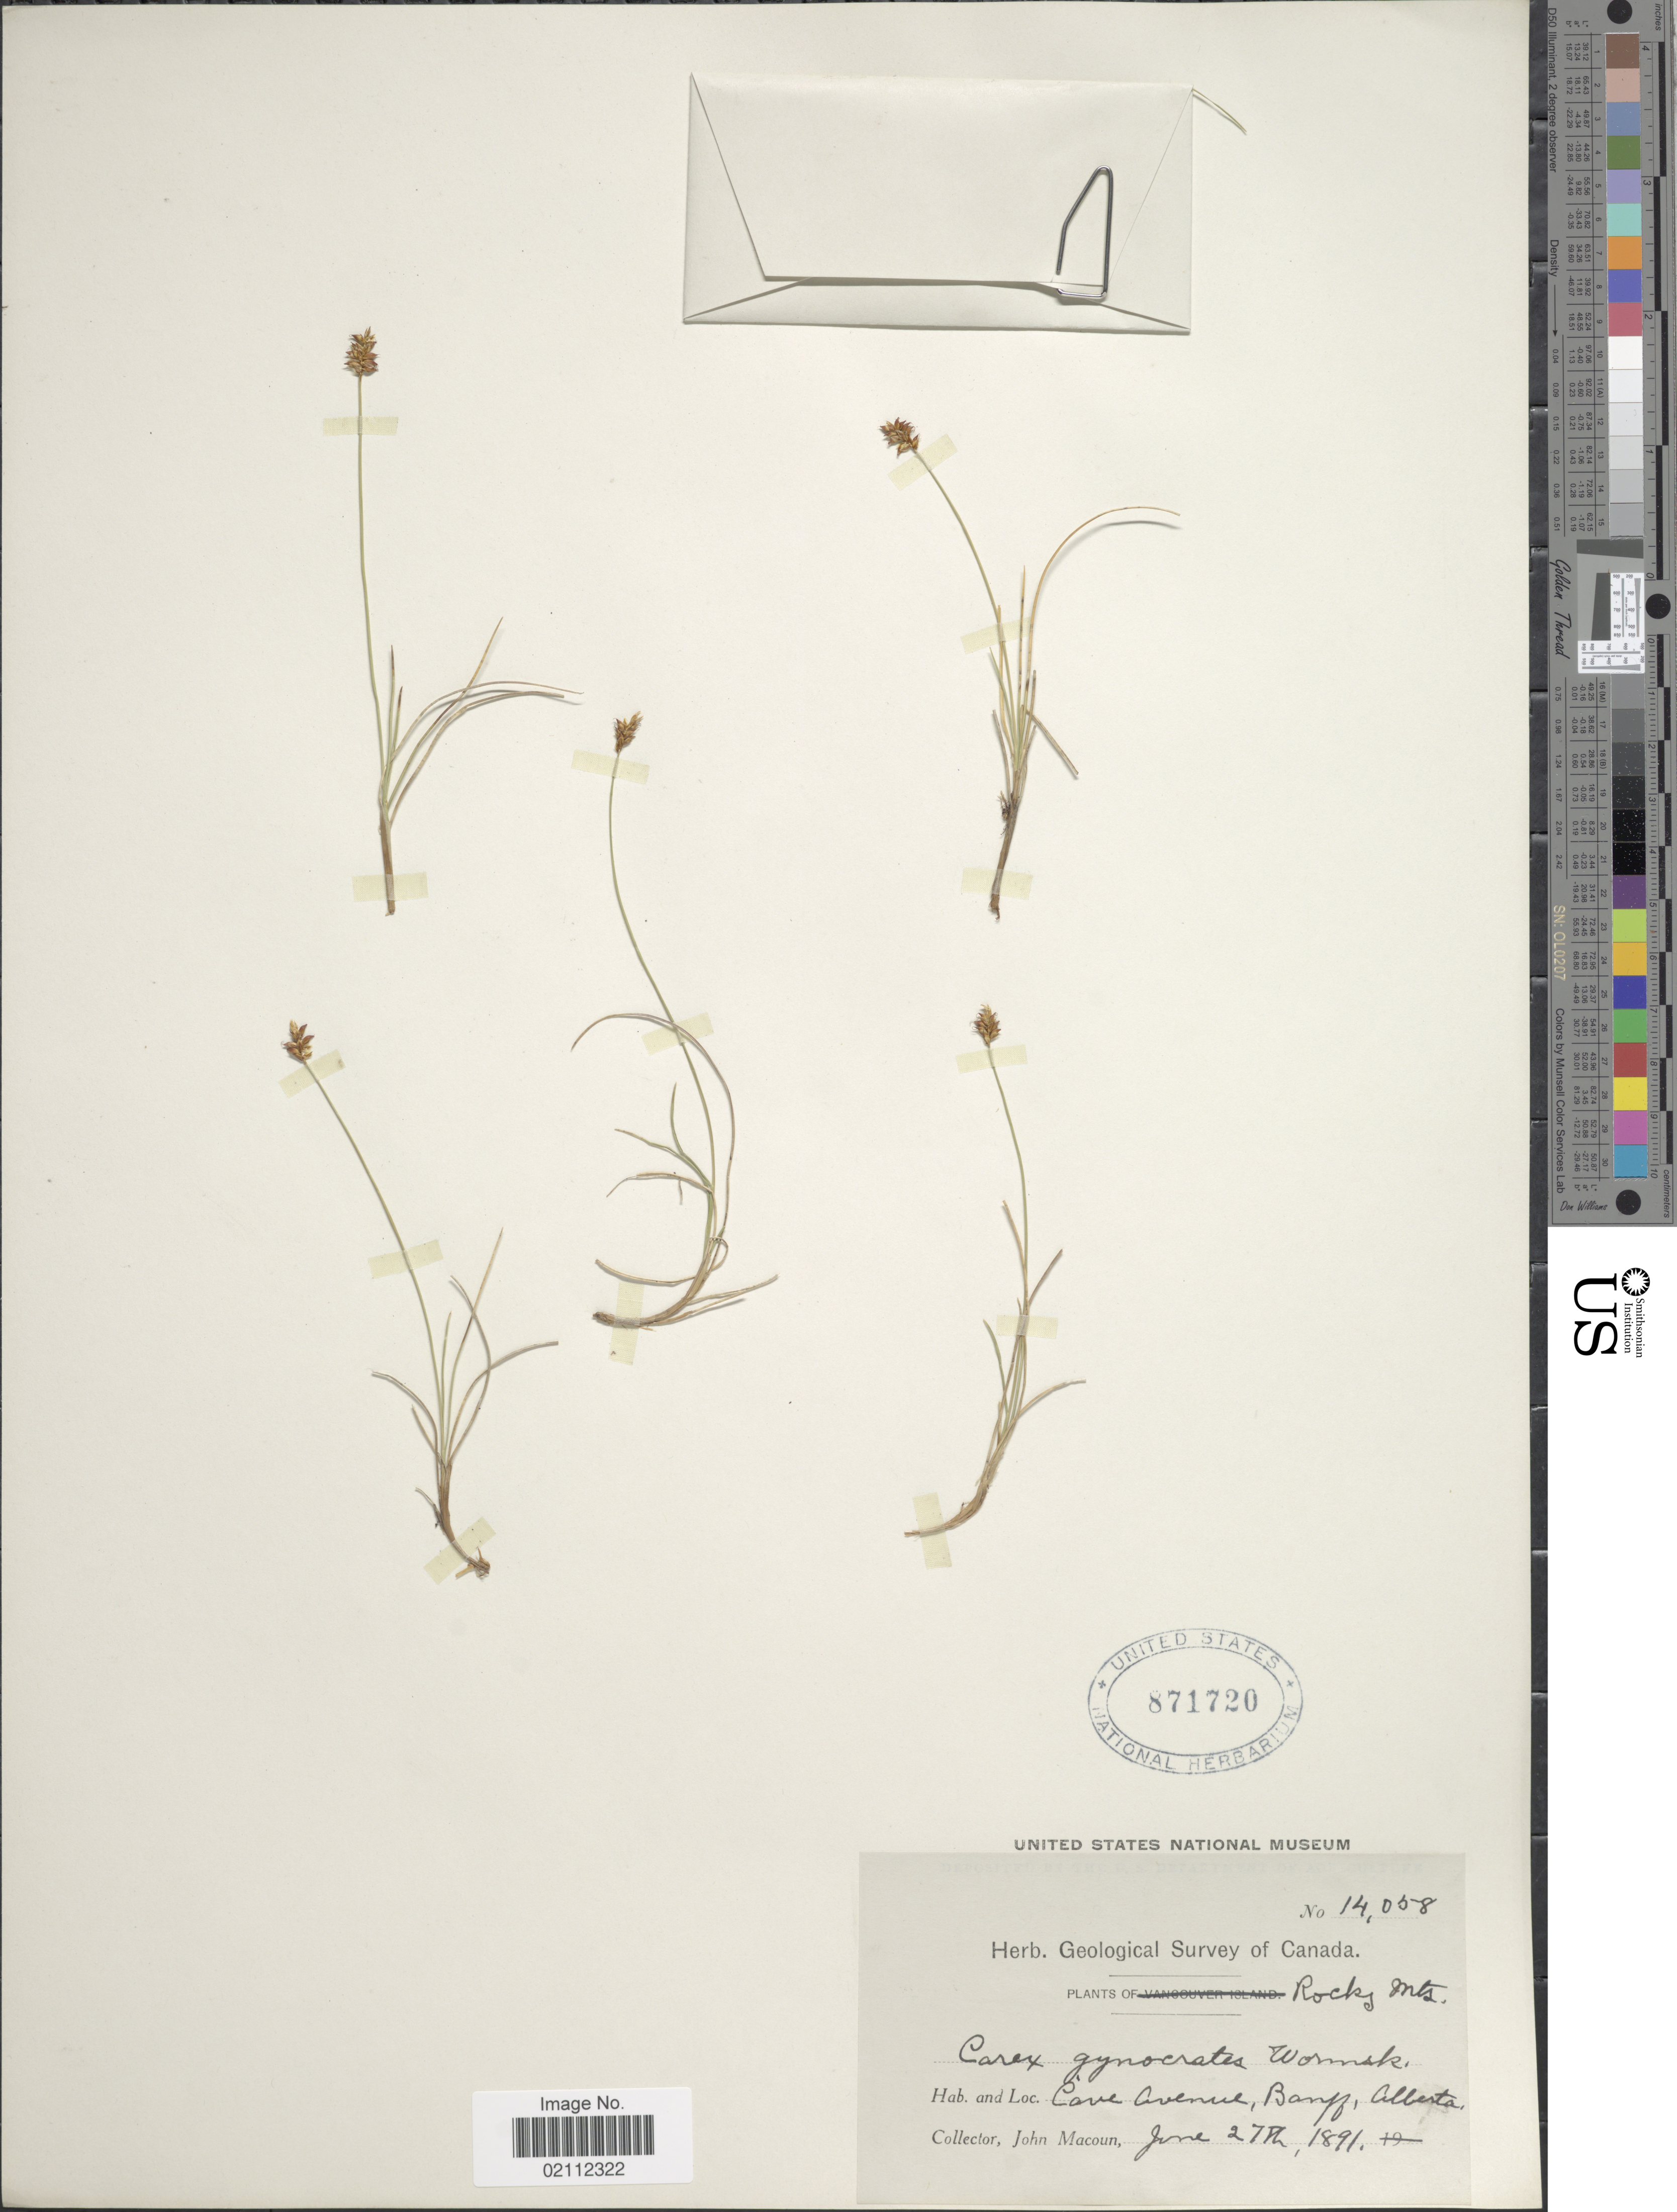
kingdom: Plantae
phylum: Tracheophyta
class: Liliopsida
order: Poales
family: Cyperaceae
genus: Carex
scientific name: Carex nardina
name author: (Hornem.) Fr.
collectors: J. Macoun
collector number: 14058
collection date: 1891-06-02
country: Canada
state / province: Alberta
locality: Cave Avenue, Banff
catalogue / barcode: US 871720